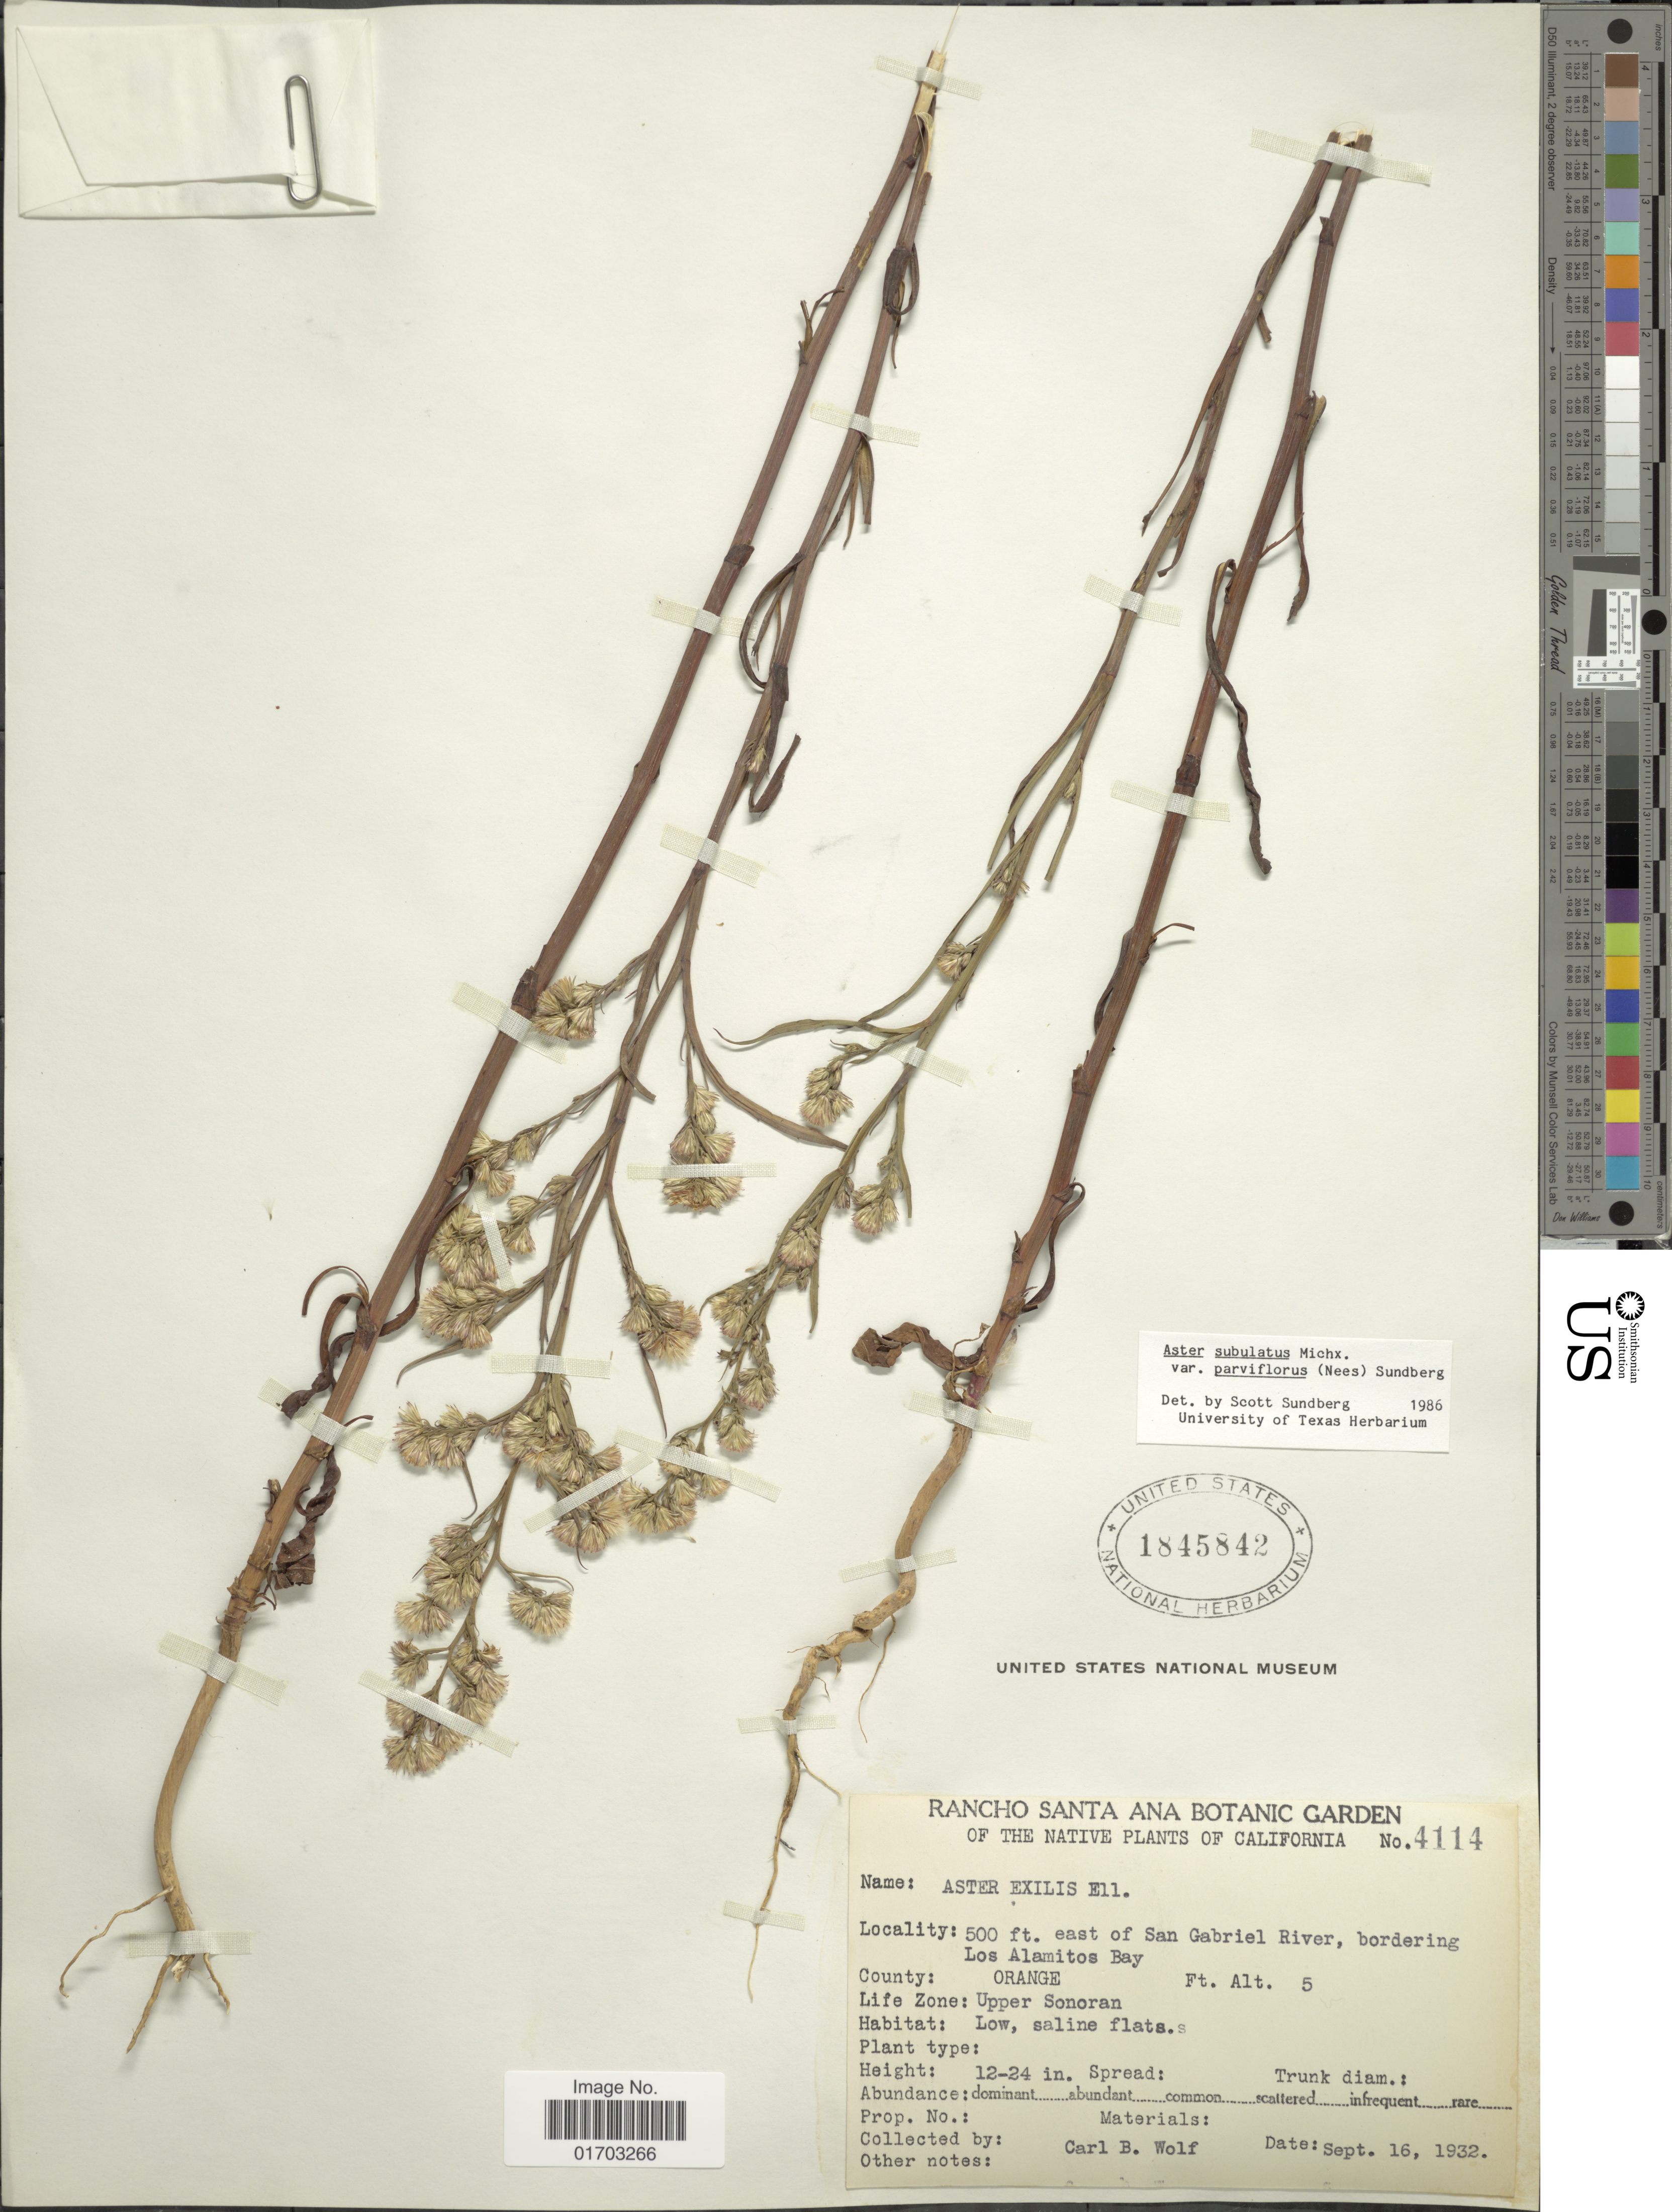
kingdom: Plantae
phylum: Tracheophyta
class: Magnoliopsida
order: Asterales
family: Asteraceae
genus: Symphyotrichum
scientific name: Symphyotrichum subulatum var. parviflorum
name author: (Nees) S.D. Sundb.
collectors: C. B. Wolf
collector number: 4114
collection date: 1932-09-16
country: United States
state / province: California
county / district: Orange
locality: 500 ft. east of San Gabriel River, bordering Los Alamitos Bay, County Orange, Upper Sonoran.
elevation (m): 2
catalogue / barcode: US 1845842